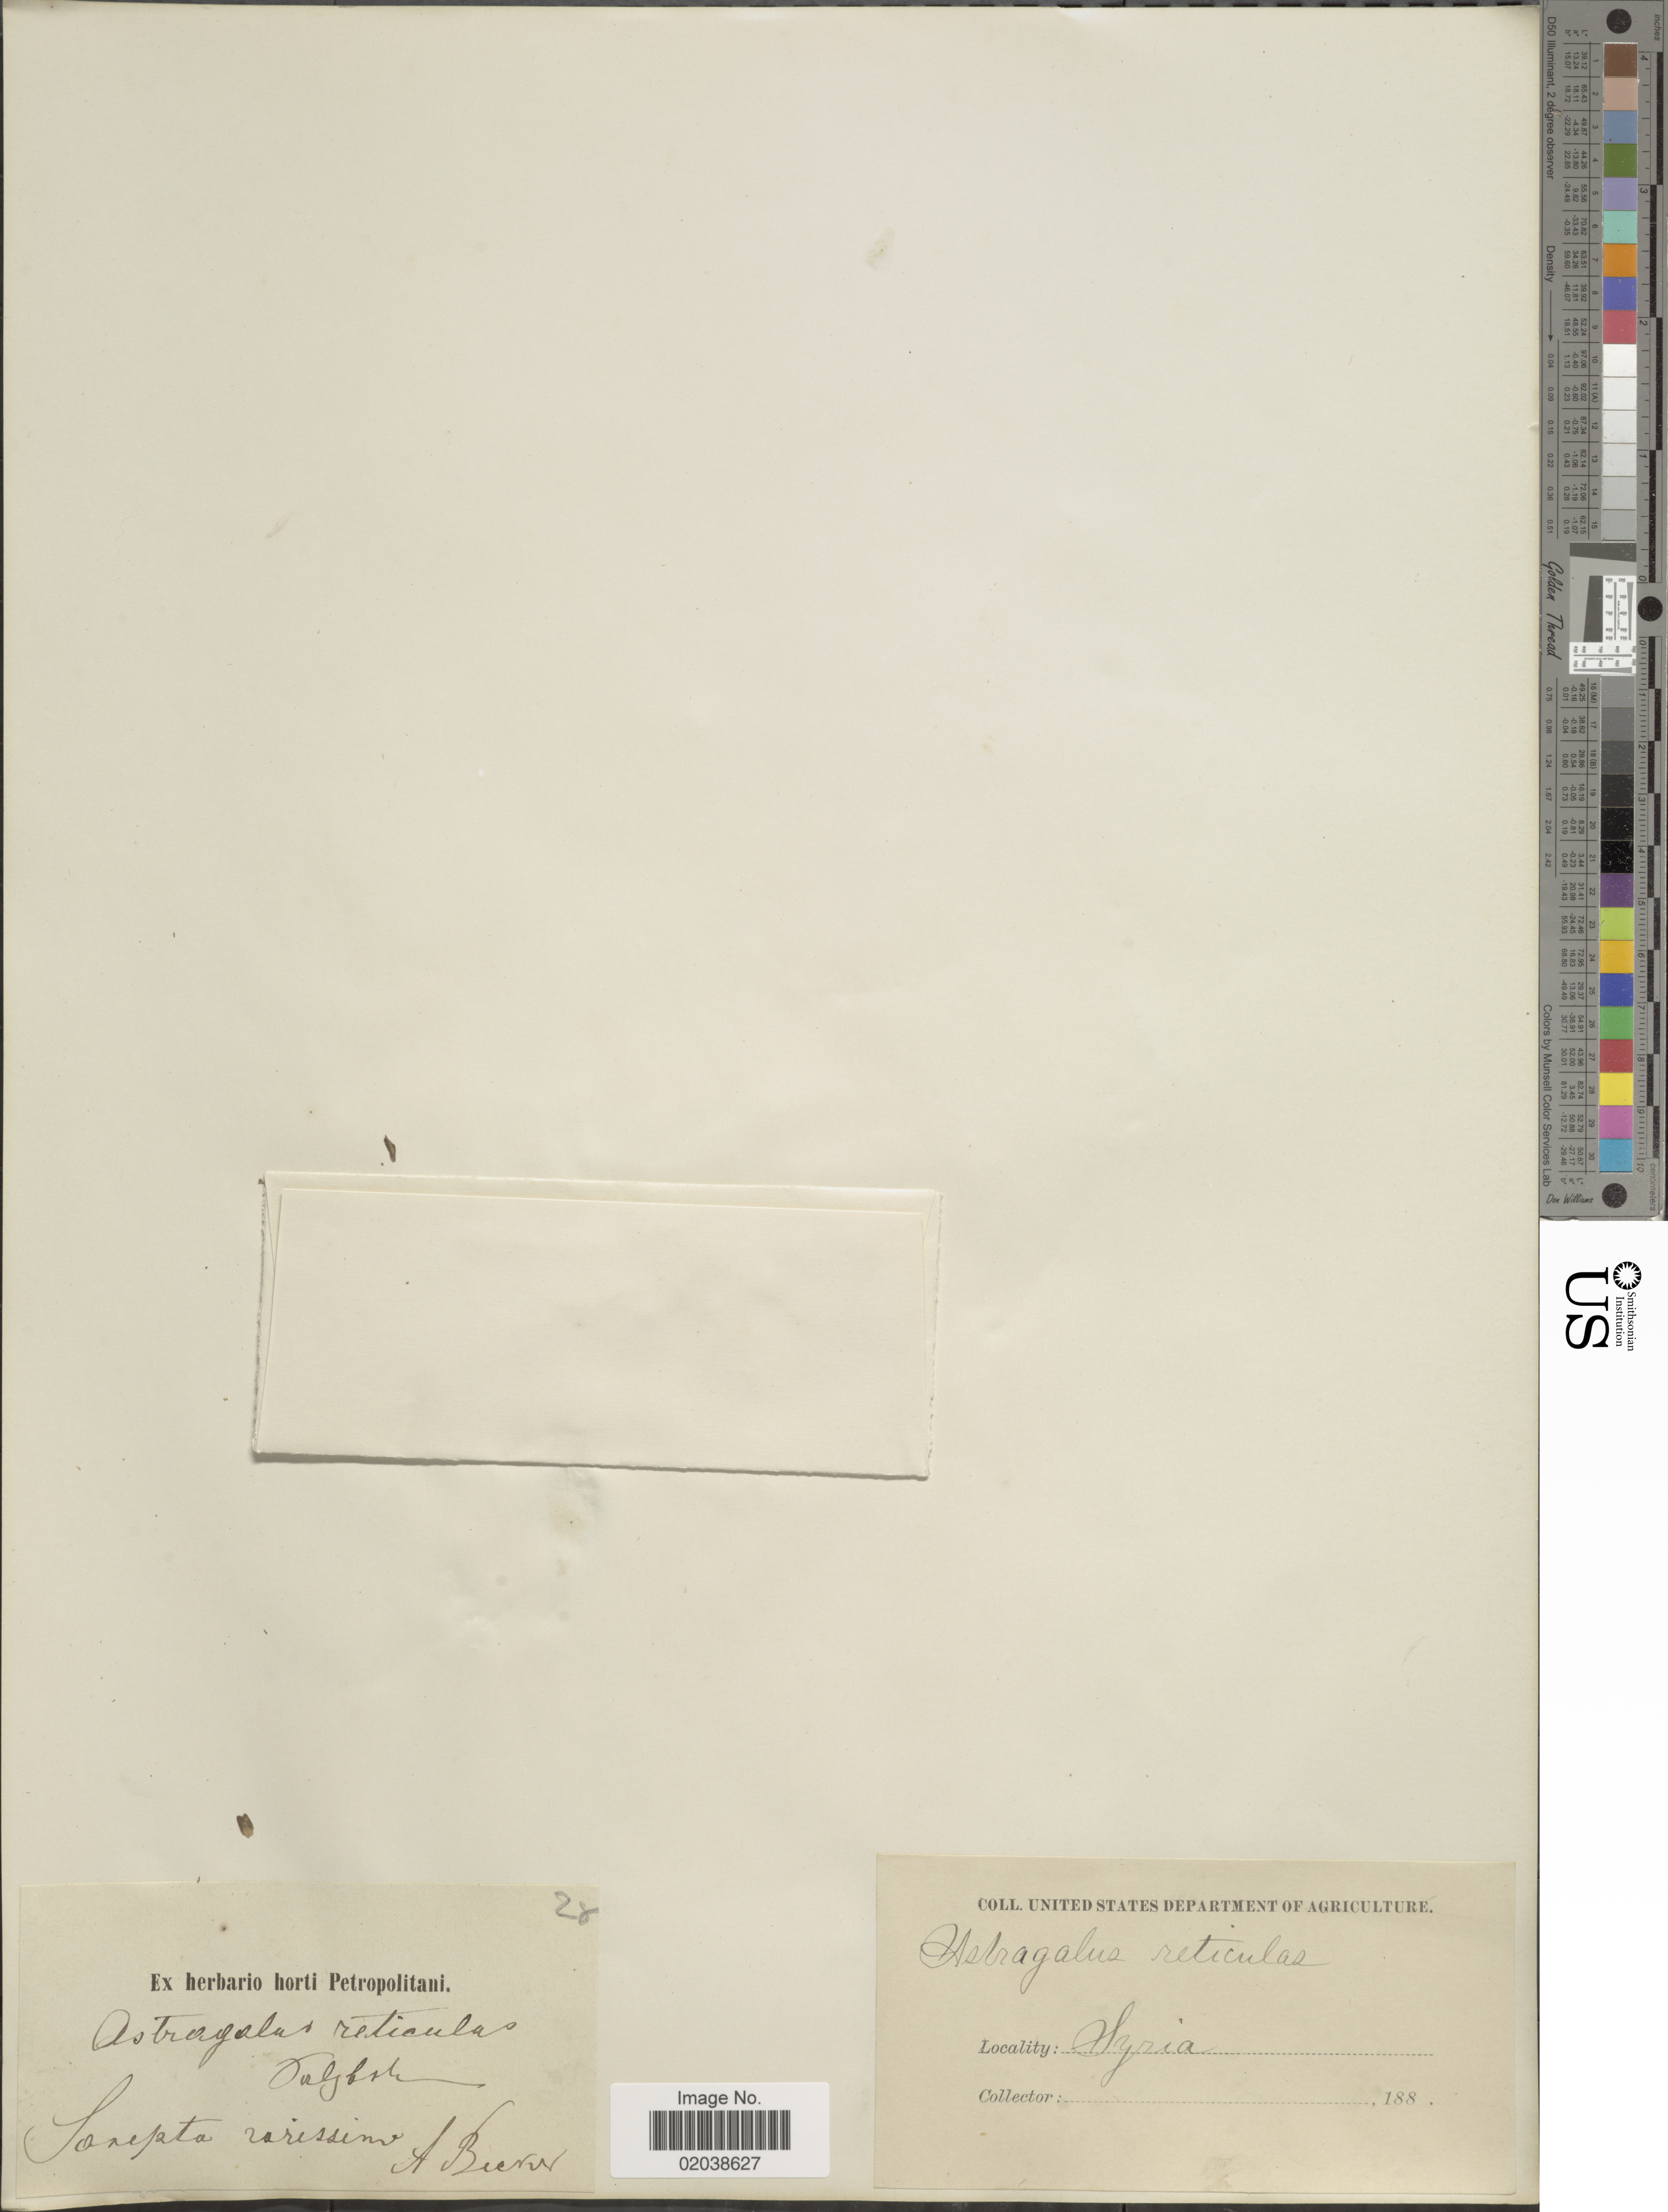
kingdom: Plantae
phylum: Tracheophyta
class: Magnoliopsida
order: Fabales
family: Fabaceae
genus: Astragalus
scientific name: Astragalus reticulatus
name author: M. Bieb.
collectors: A. Becker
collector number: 28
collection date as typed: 188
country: Russian Federation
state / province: Volgograd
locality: Sarepta